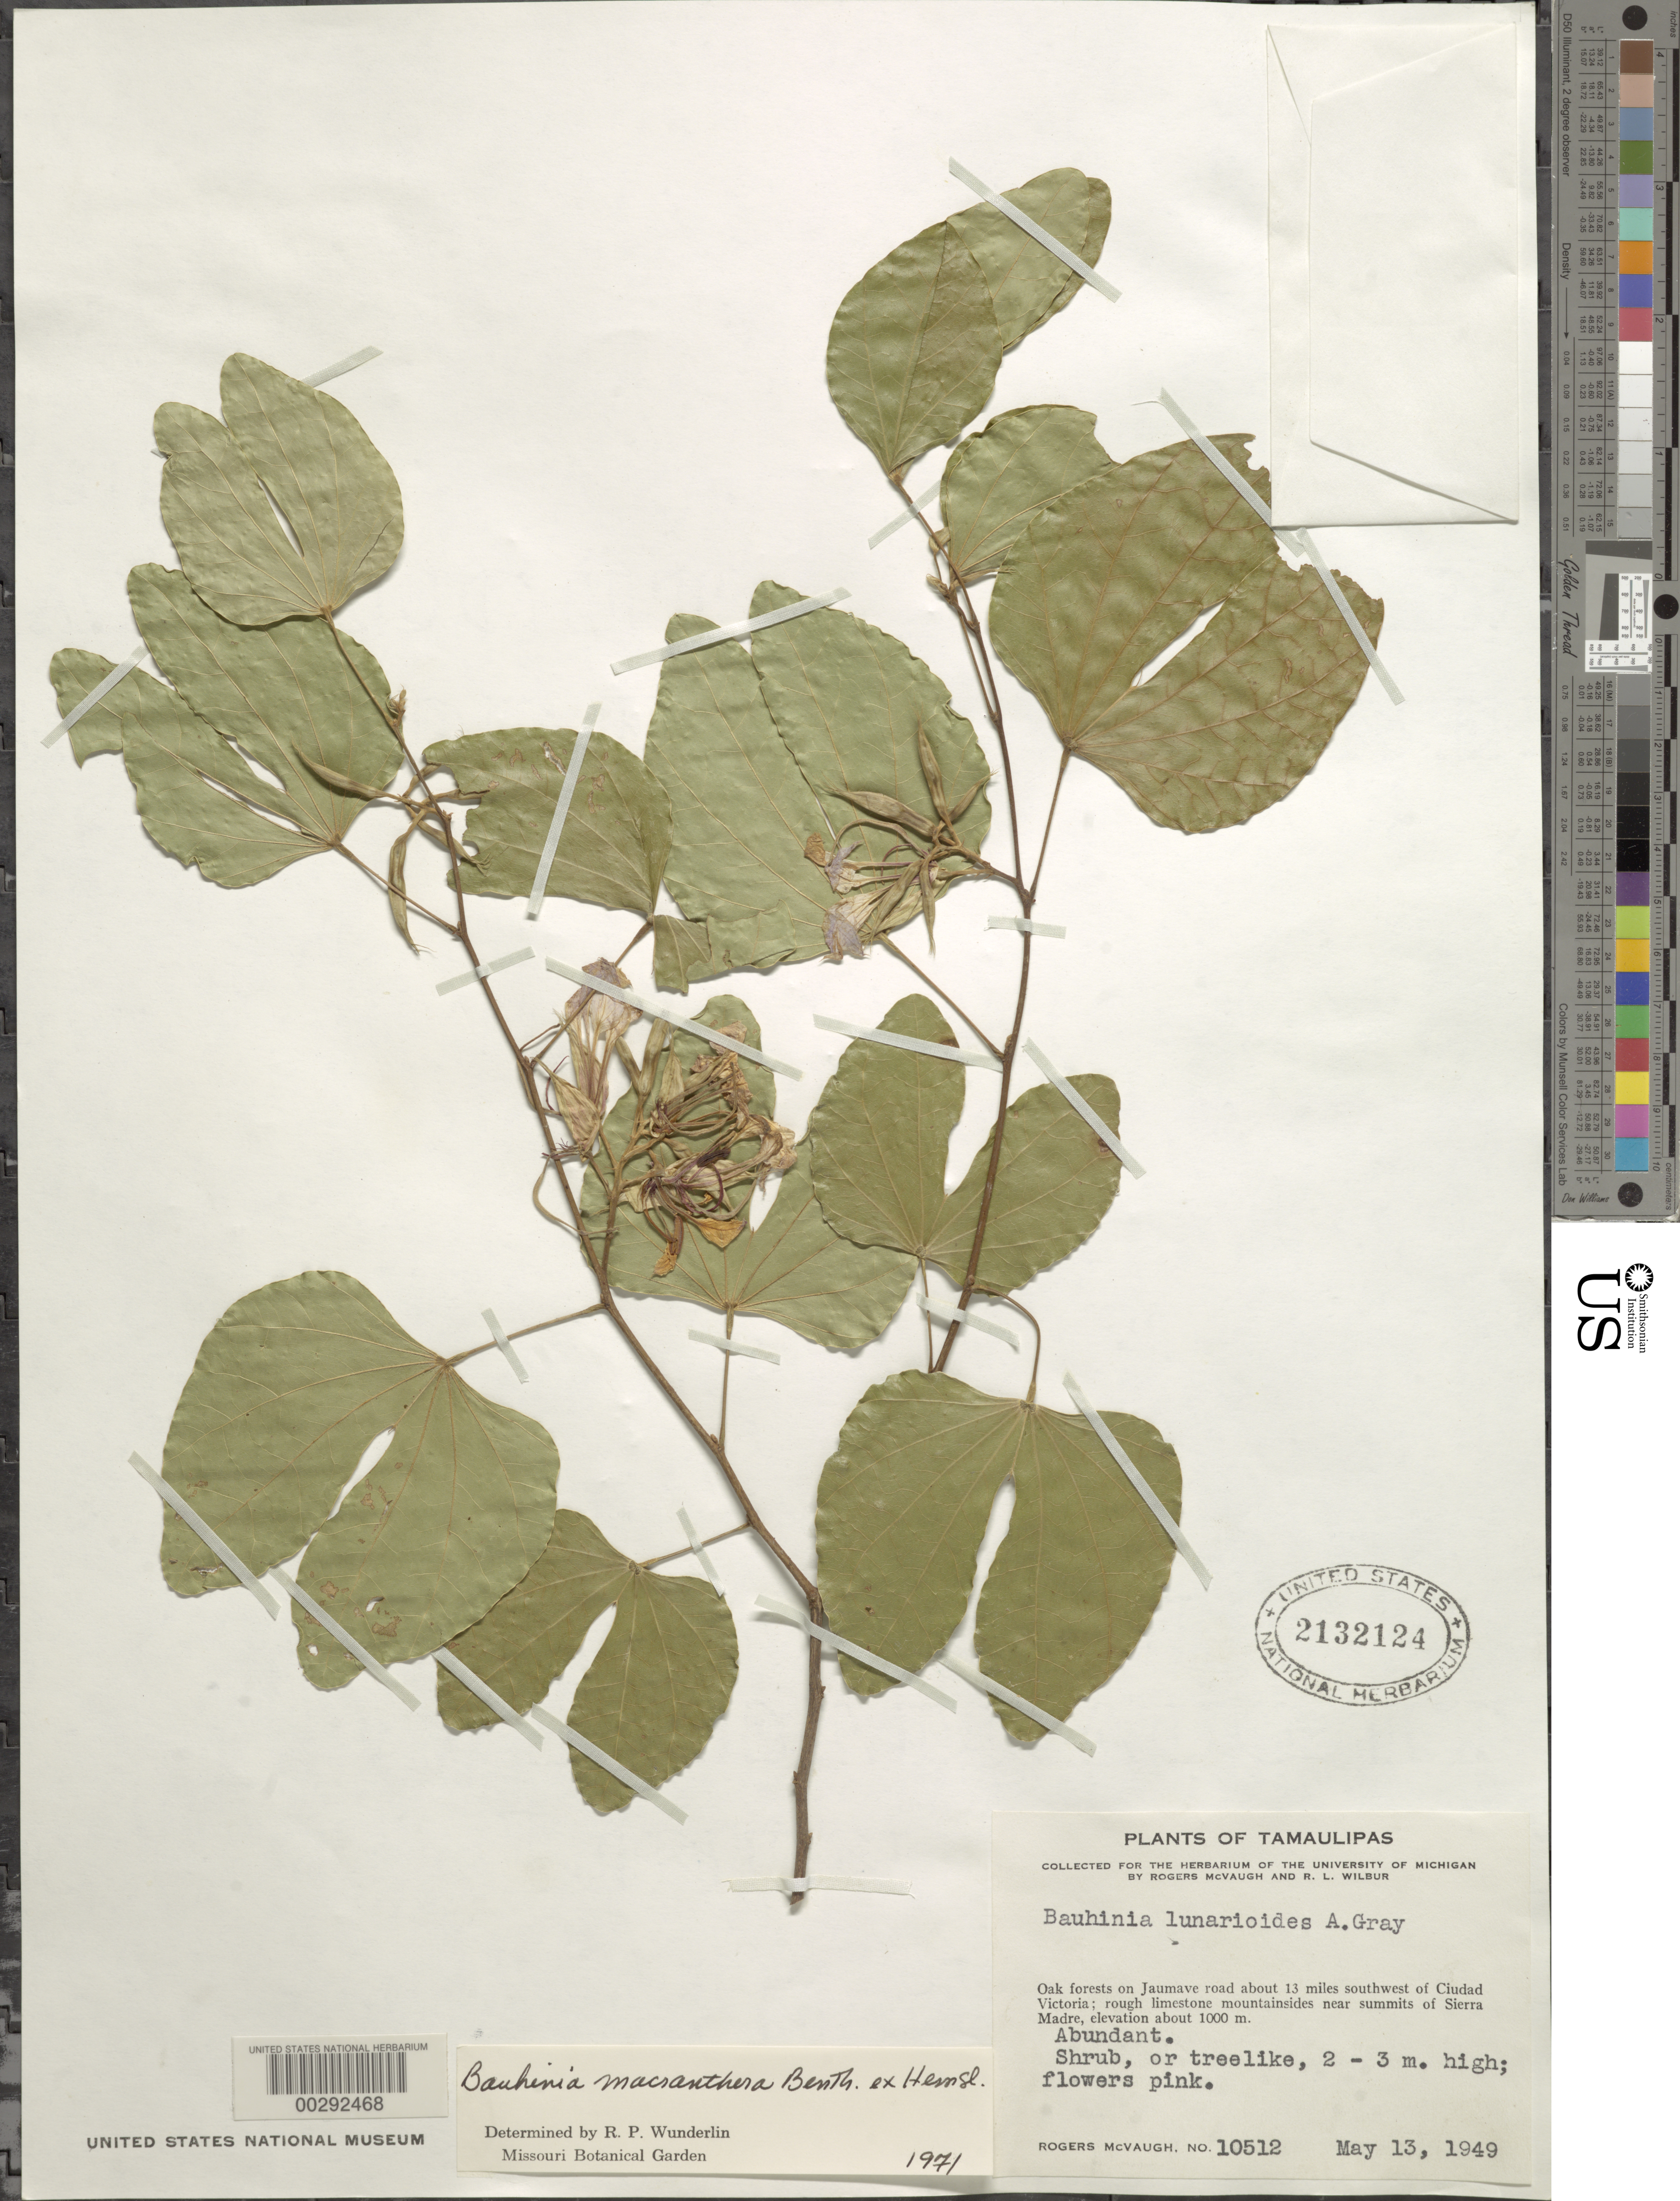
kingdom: Plantae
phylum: Tracheophyta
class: Magnoliopsida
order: Fabales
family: Fabaceae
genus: Bauhinia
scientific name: Bauhinia macranthera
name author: Benth. ex Hemsl.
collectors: R. McVaugh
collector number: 10512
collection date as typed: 13 May 1949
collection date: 1949-05-13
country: Mexico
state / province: Tamaulipas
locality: On Jaumave road about 13 mi SW of ciudad Victoria; near summits of Sierra Madre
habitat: Forests; rough limestone mountainsides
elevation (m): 1000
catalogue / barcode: US 2132124